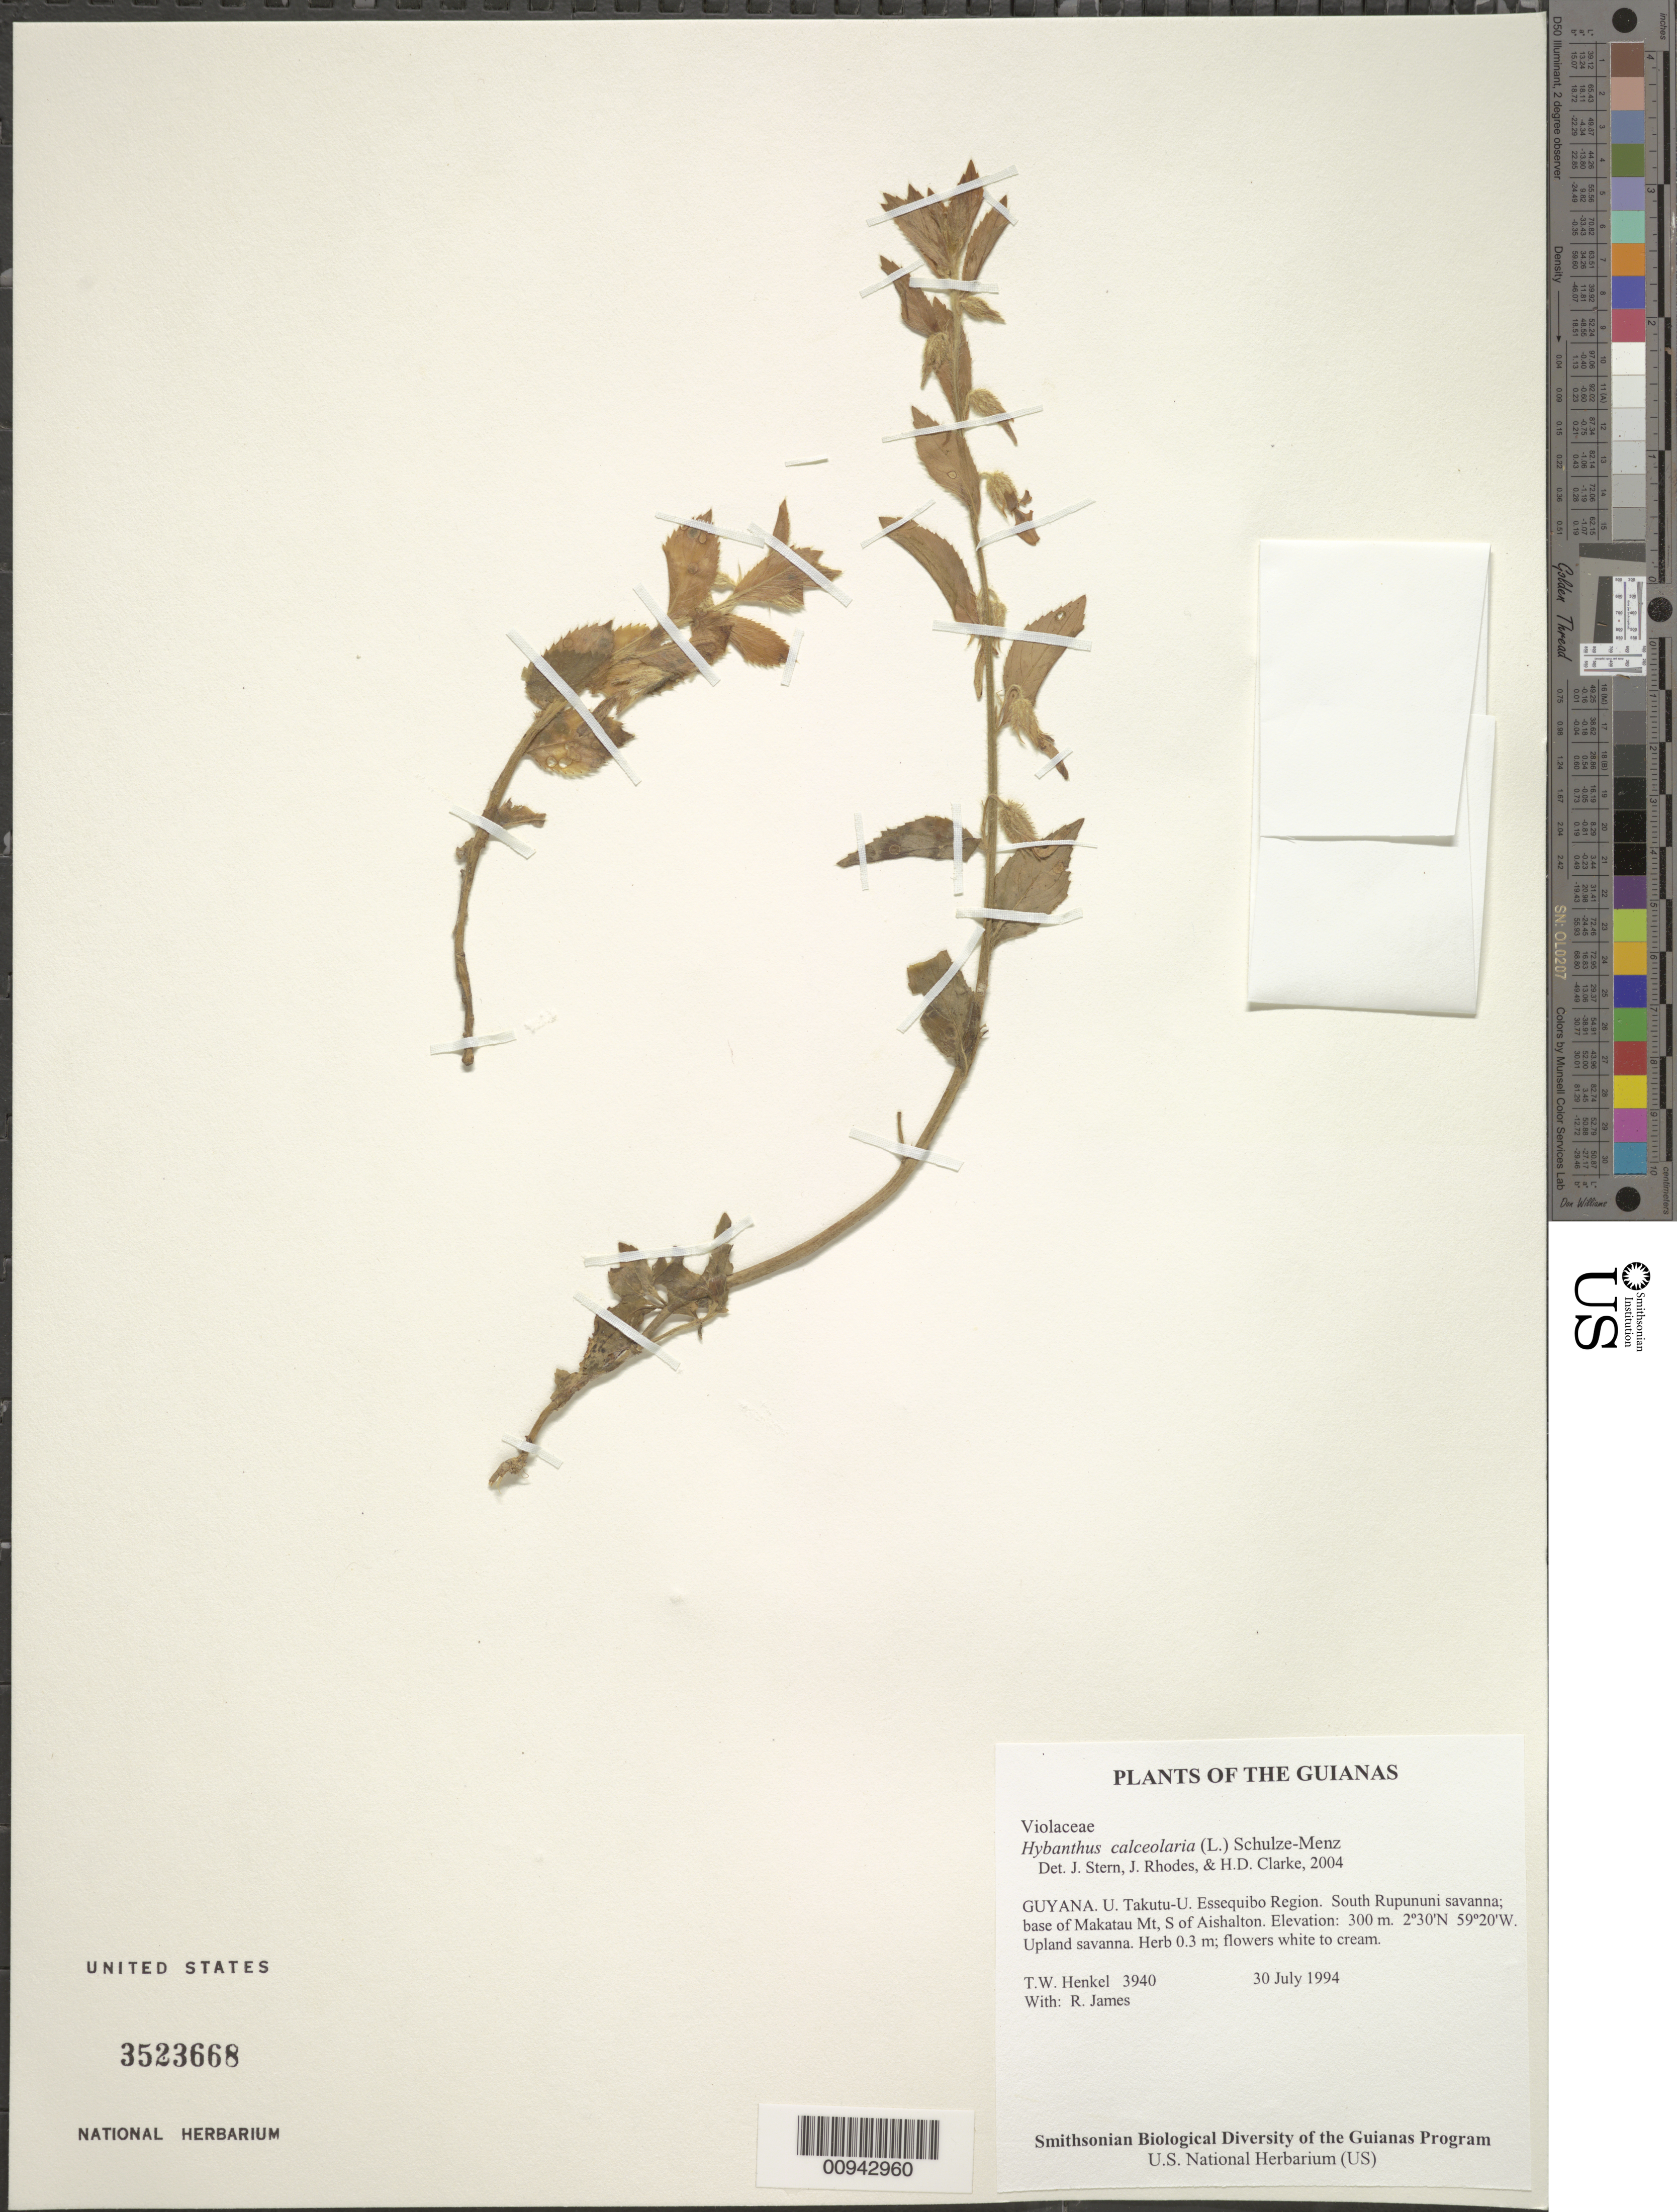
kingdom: Plantae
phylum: Tracheophyta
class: Magnoliopsida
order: Malpighiales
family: Violaceae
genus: Pombalia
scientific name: Pombalia calceolaria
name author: (L.) Paula-Souza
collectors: T. Henkel & R. James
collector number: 3940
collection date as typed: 30 July 1994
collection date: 1994-07-30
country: Guyana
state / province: U. Takutu-U. Essequibo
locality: South Rupununi savanna; base of Makatau Mt, S of Aishalton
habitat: Upland savanna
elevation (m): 300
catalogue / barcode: US 3523668